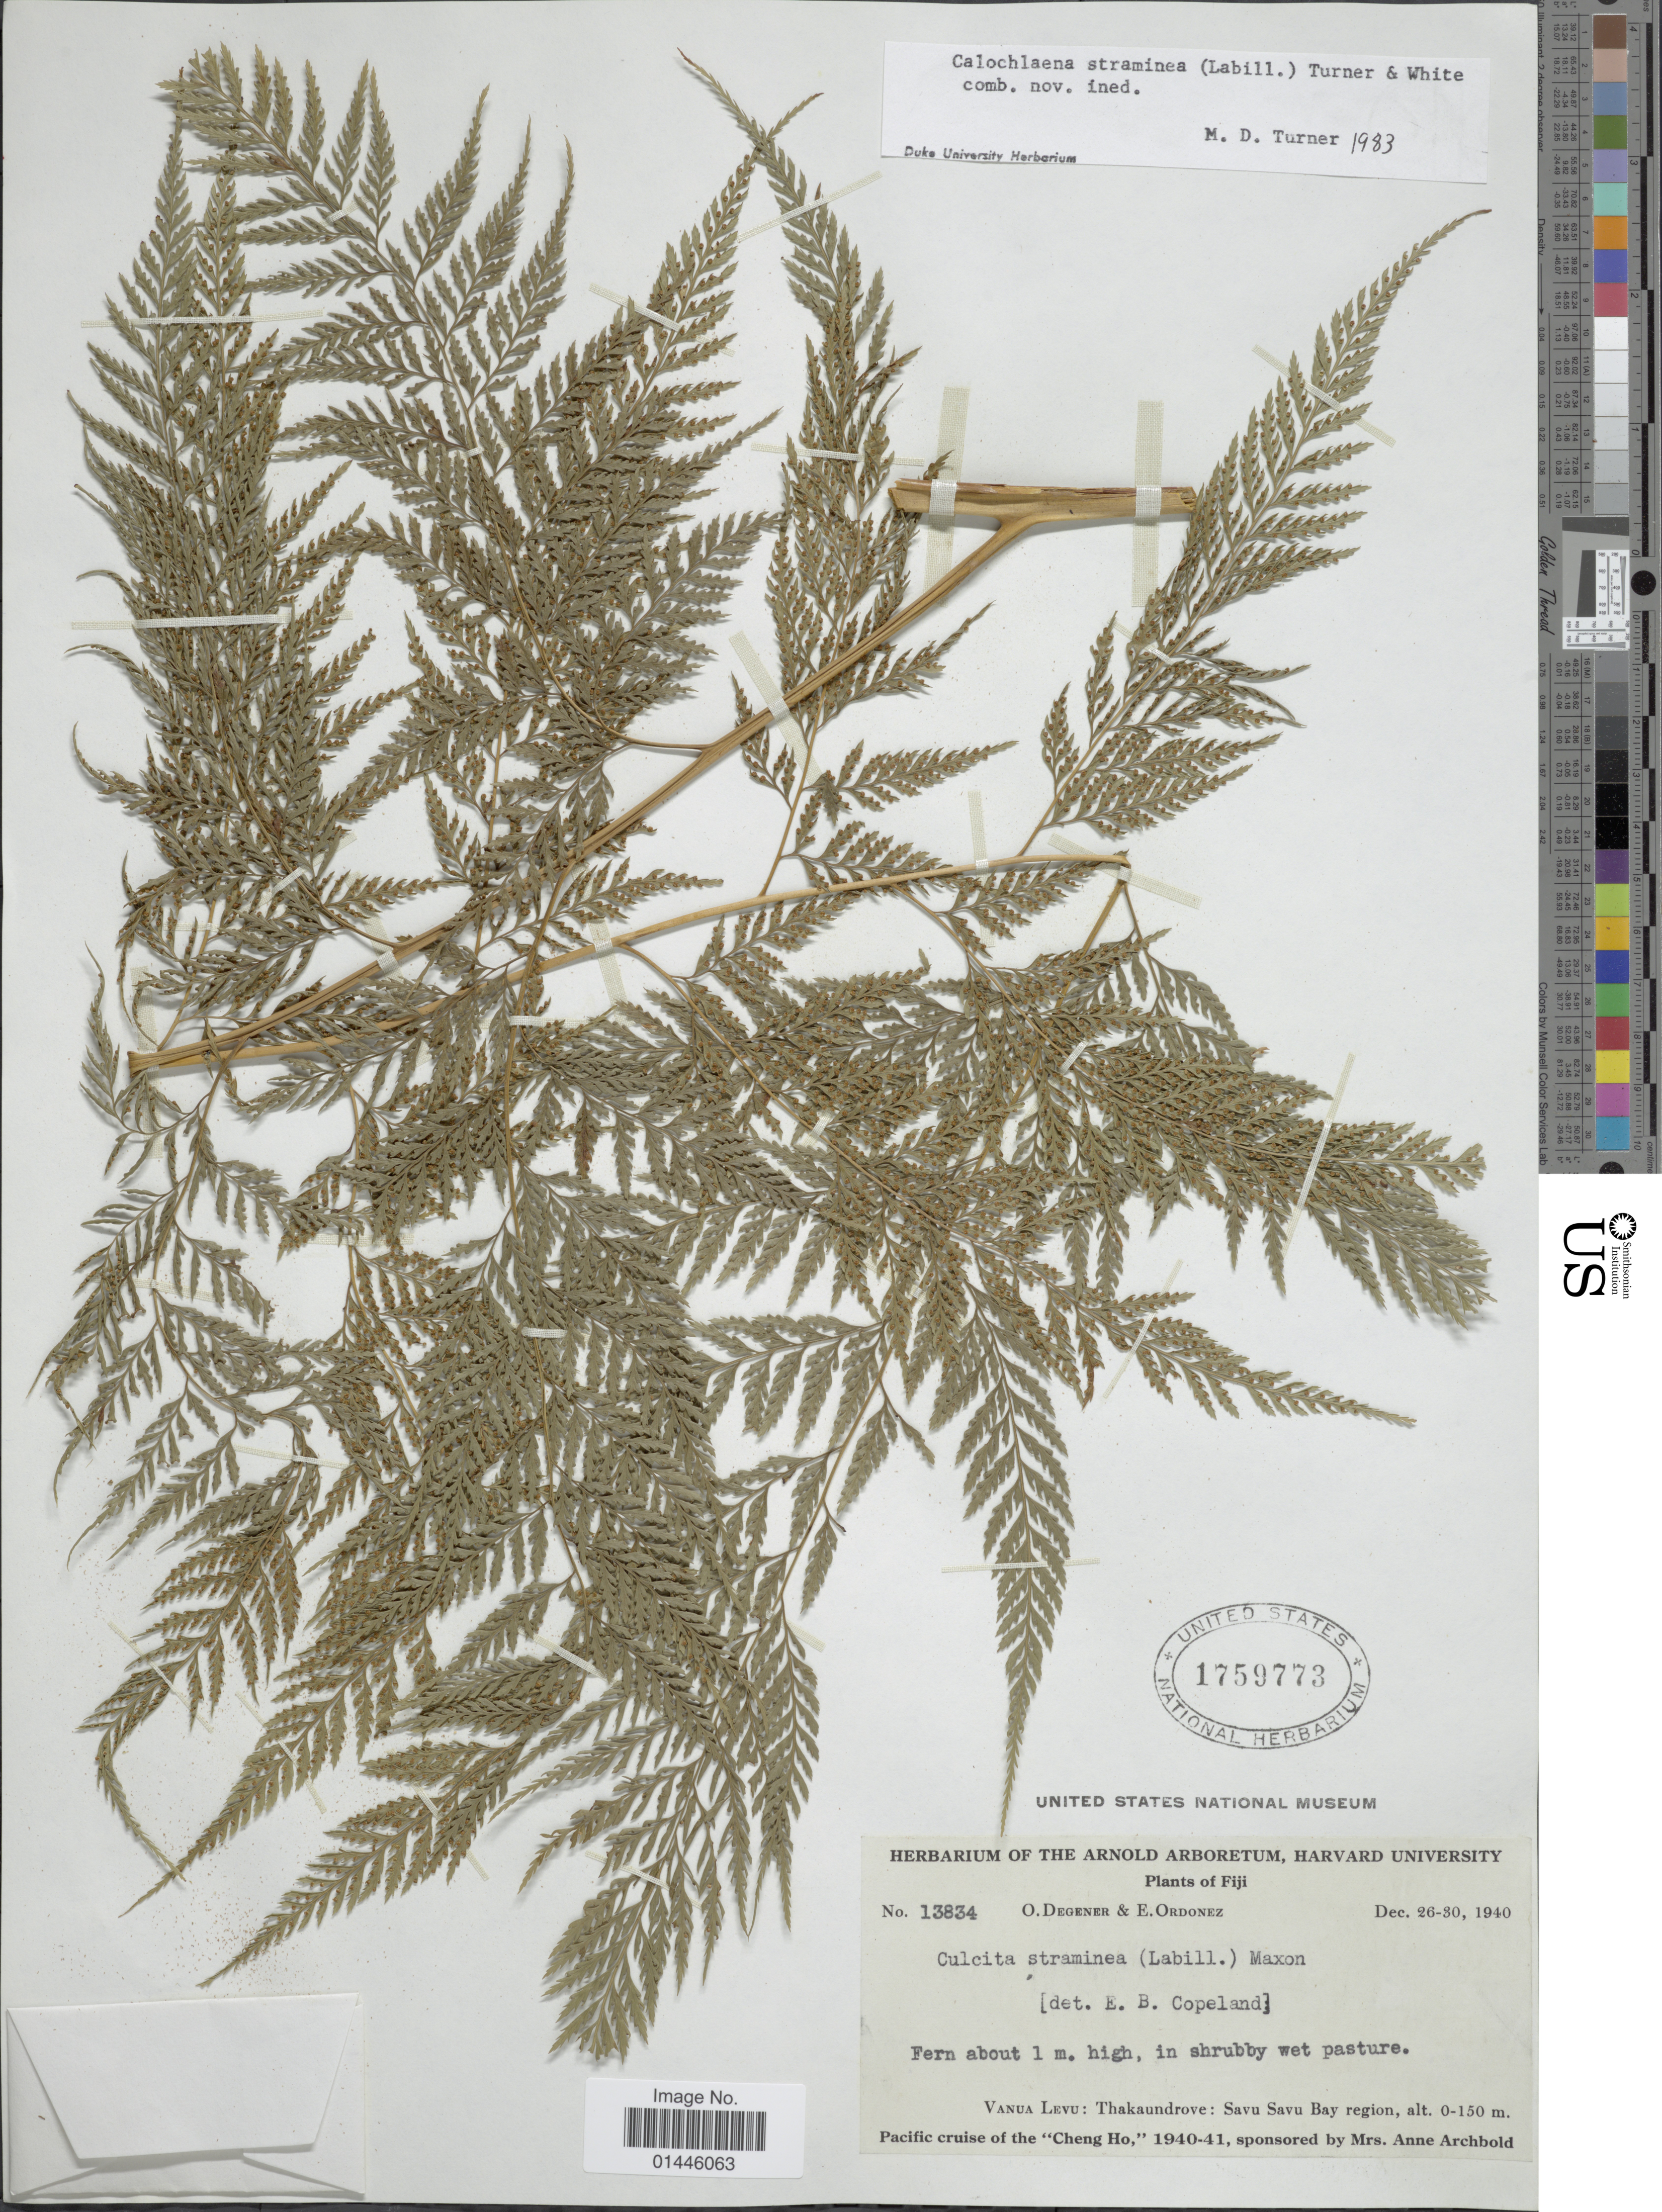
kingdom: Plantae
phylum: Tracheophyta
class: Polypodiopsida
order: Cyatheales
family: Dicksoniaceae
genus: Calochlaena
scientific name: Calochlaena straminea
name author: (Labill.) M.D. Turner & R.A. White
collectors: O. Degener & E. Ordonez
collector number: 13834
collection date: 1940-12-26/1940-12-30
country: Fiji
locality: Vanau Levu: Thakaundrove: Savu Savu Bay region.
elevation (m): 0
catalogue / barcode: US 1759773